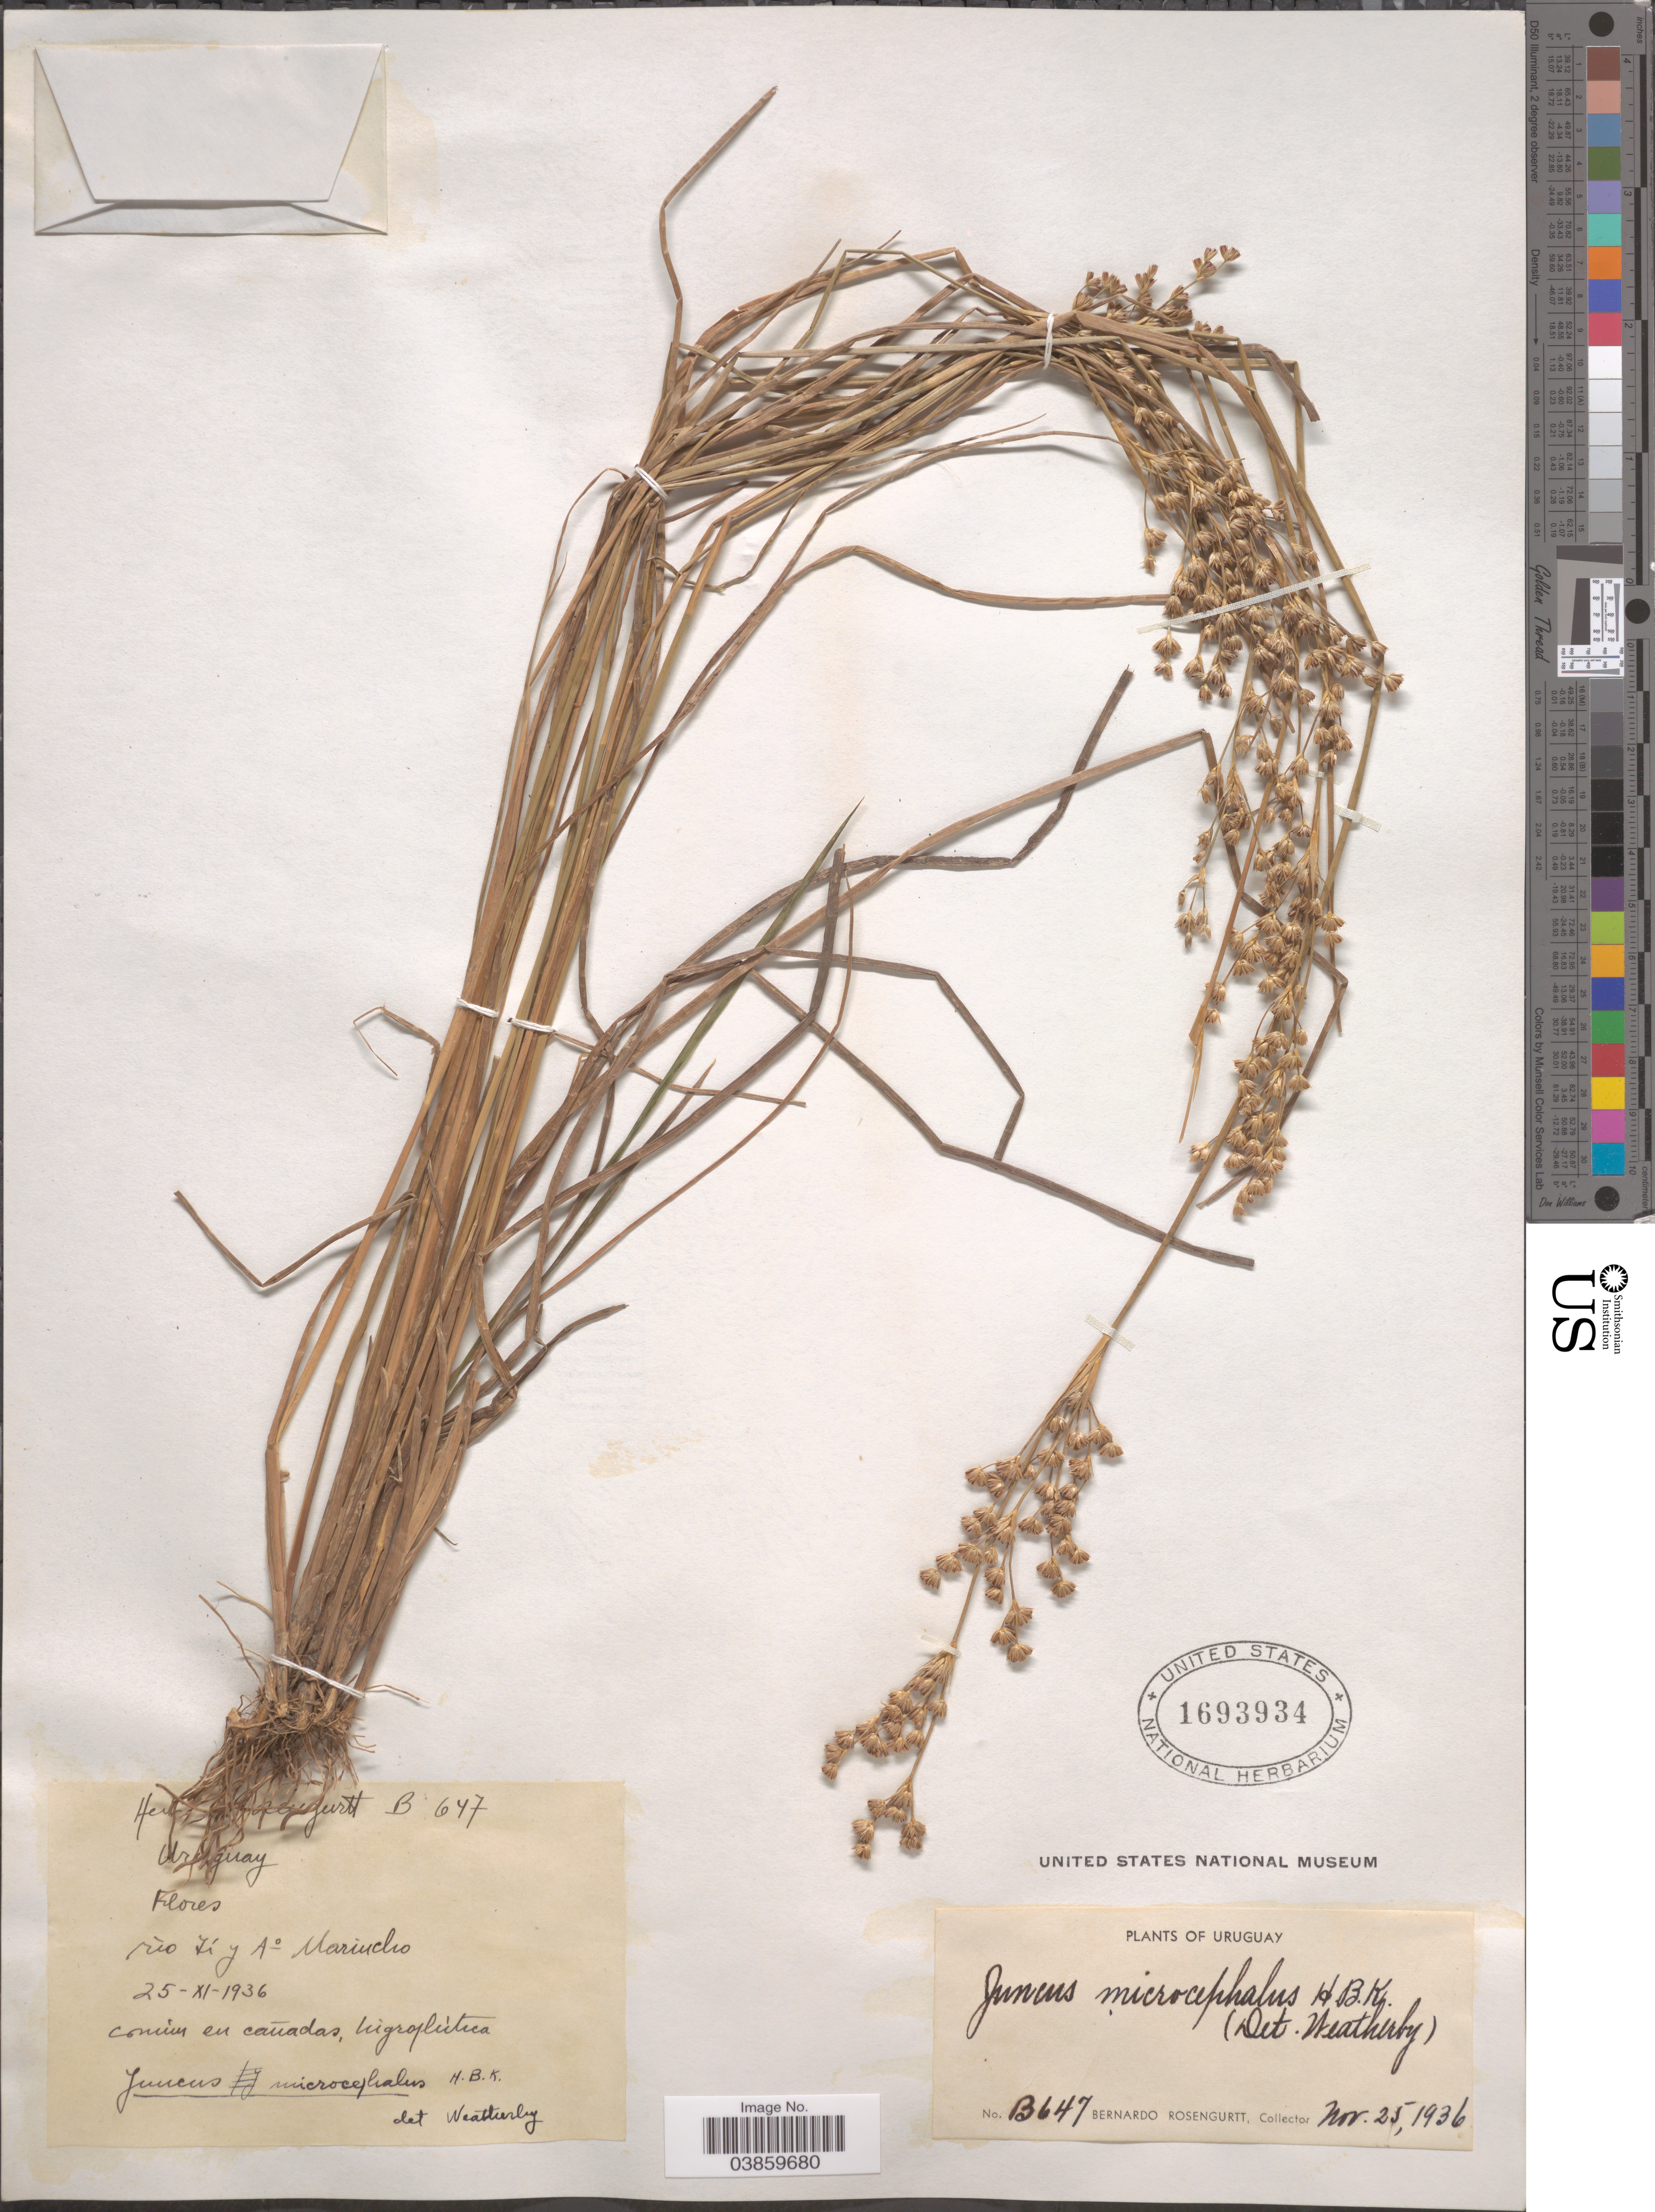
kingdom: Plantae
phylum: Tracheophyta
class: Liliopsida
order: Poales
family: Juncaceae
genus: Juncus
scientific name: Juncus microcephalus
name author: Kunth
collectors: B. Rosengurtt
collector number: B647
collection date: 1936-11-25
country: Uruguay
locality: Río Yi y Aº Mariucho.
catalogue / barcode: US 1693934